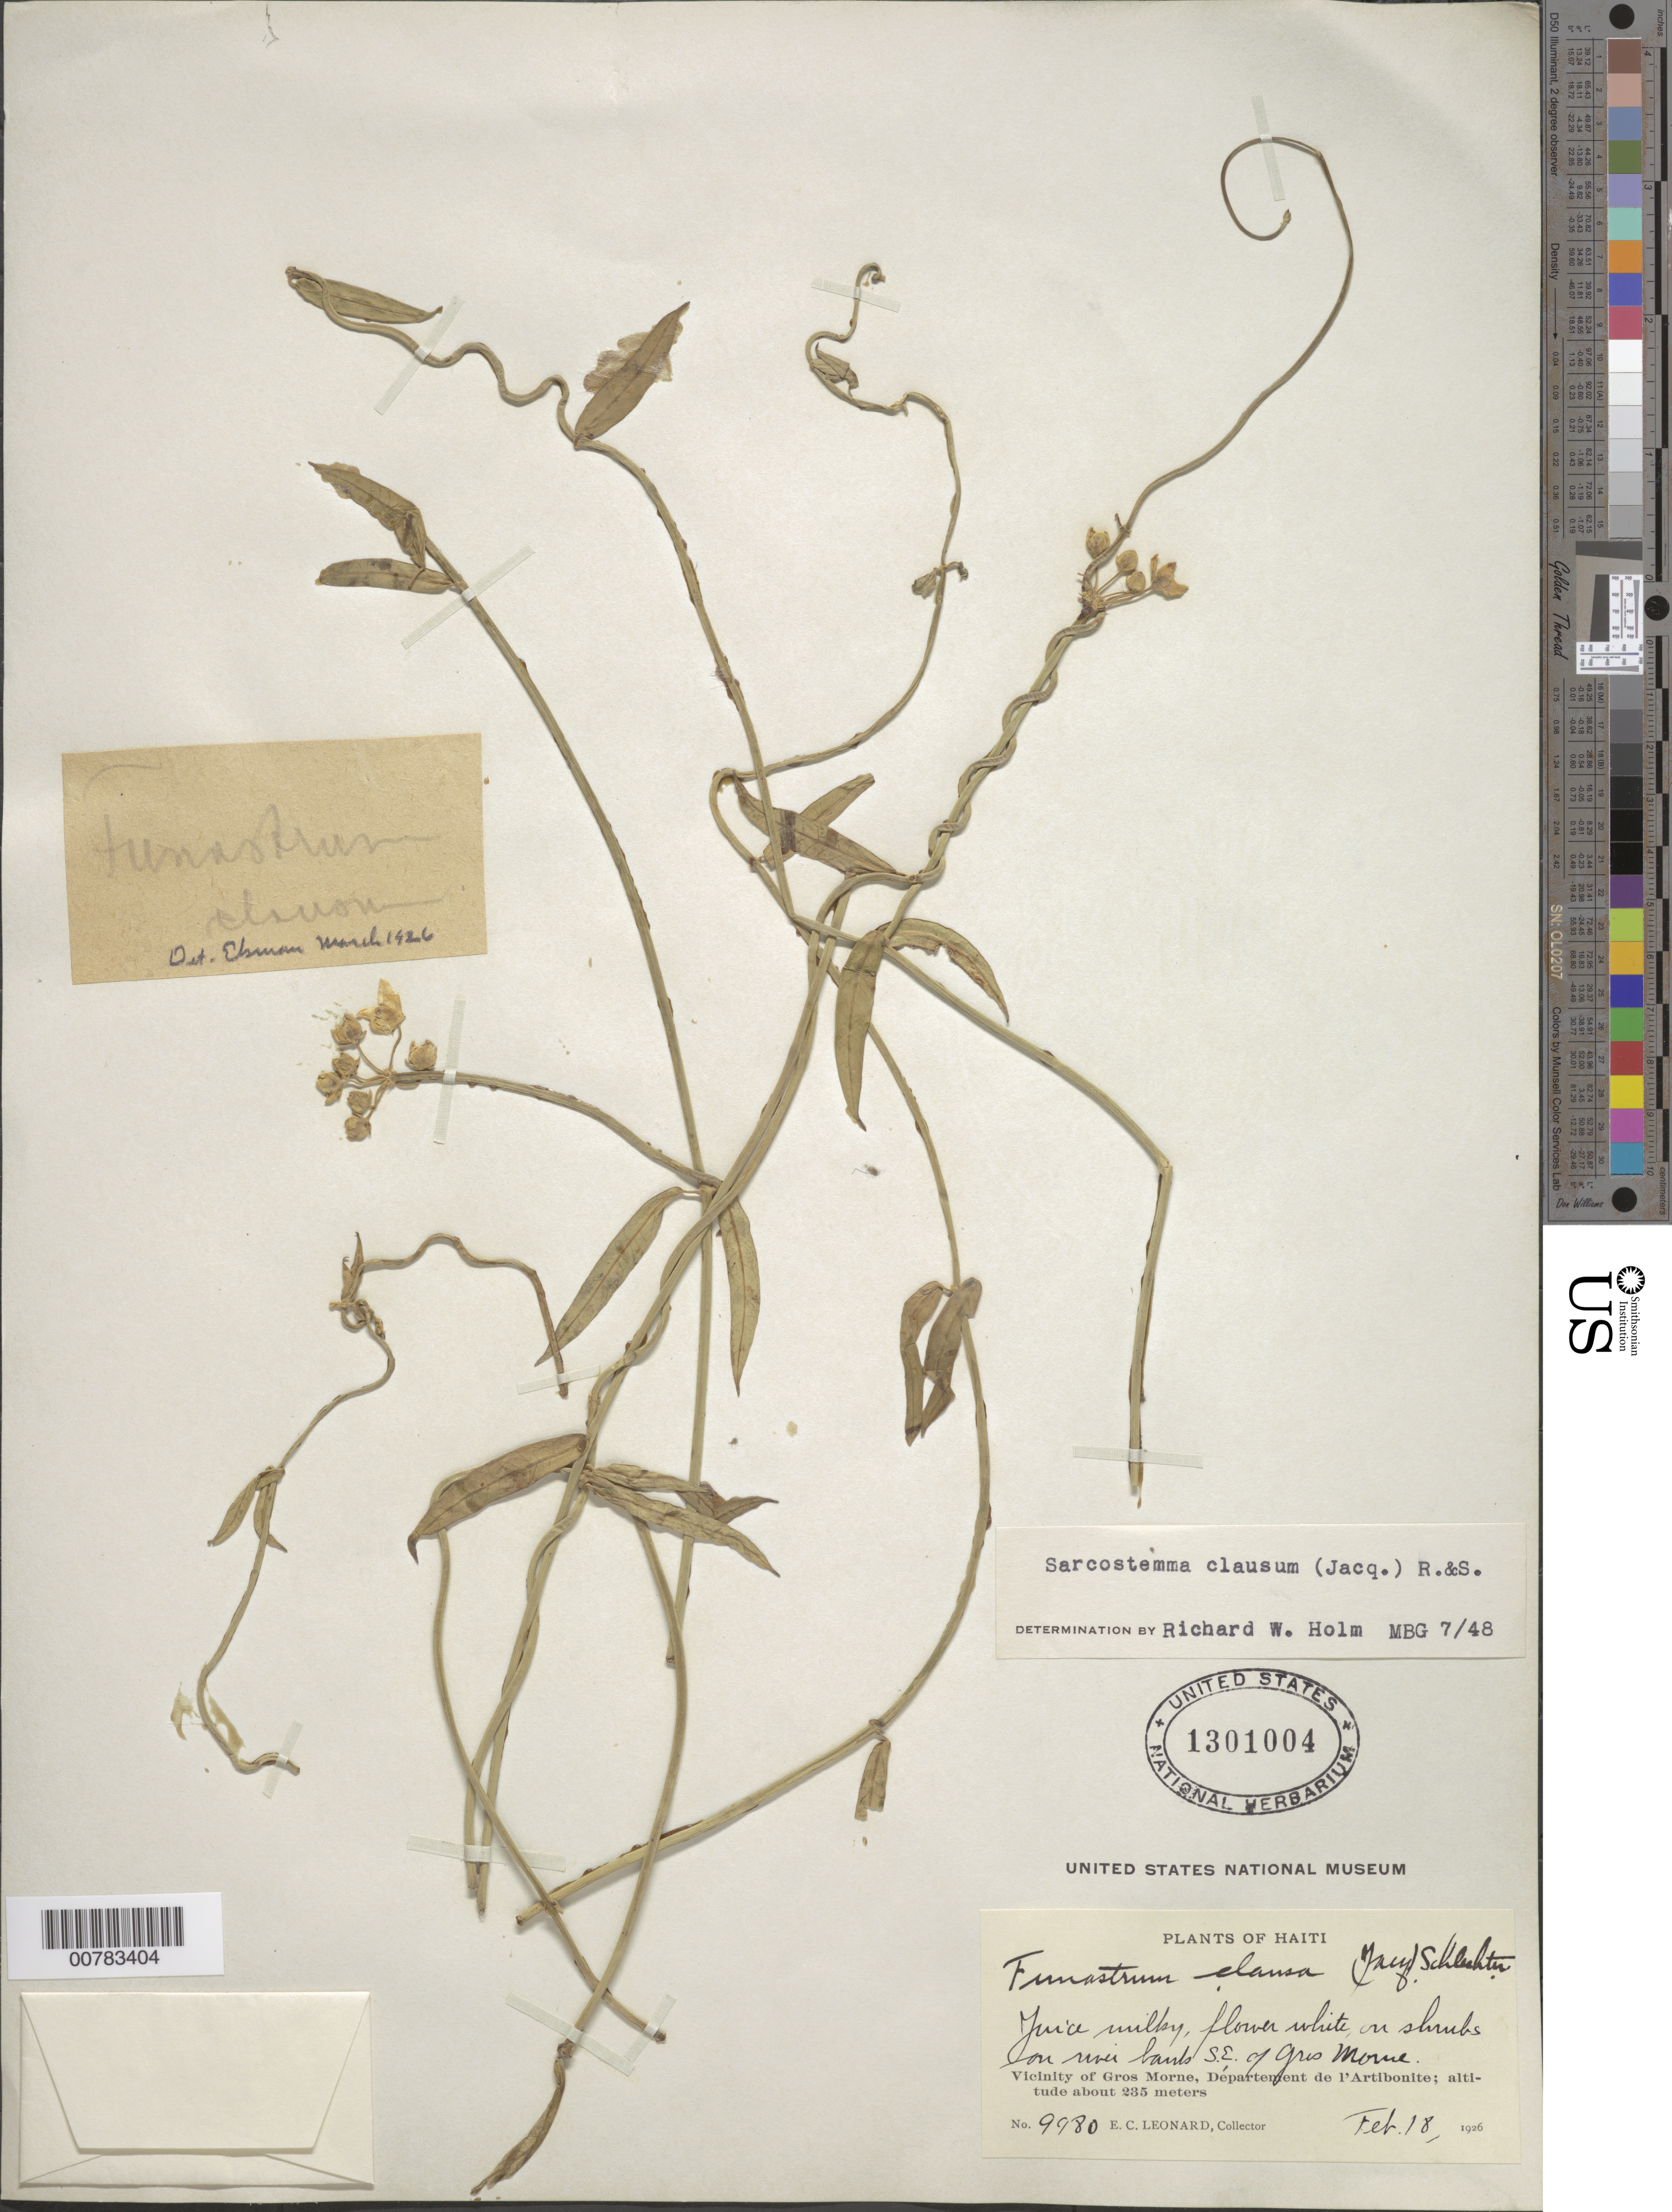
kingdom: Plantae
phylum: Tracheophyta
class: Magnoliopsida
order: Gentianales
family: Apocynaceae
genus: Funastrum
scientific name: Funastrum clausum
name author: (Jacq.) Schltr.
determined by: Holm, R. W., (MO), Missouri Botanical Garden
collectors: E. C. Leonard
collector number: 9980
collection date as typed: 18 Feb 1926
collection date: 1926-02-18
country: Haiti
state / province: Artibonite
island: Hispaniola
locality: Vicinity of Gros Morne, S.E. of Gros Morne.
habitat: On shrubs on river banks.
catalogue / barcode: US 1301004